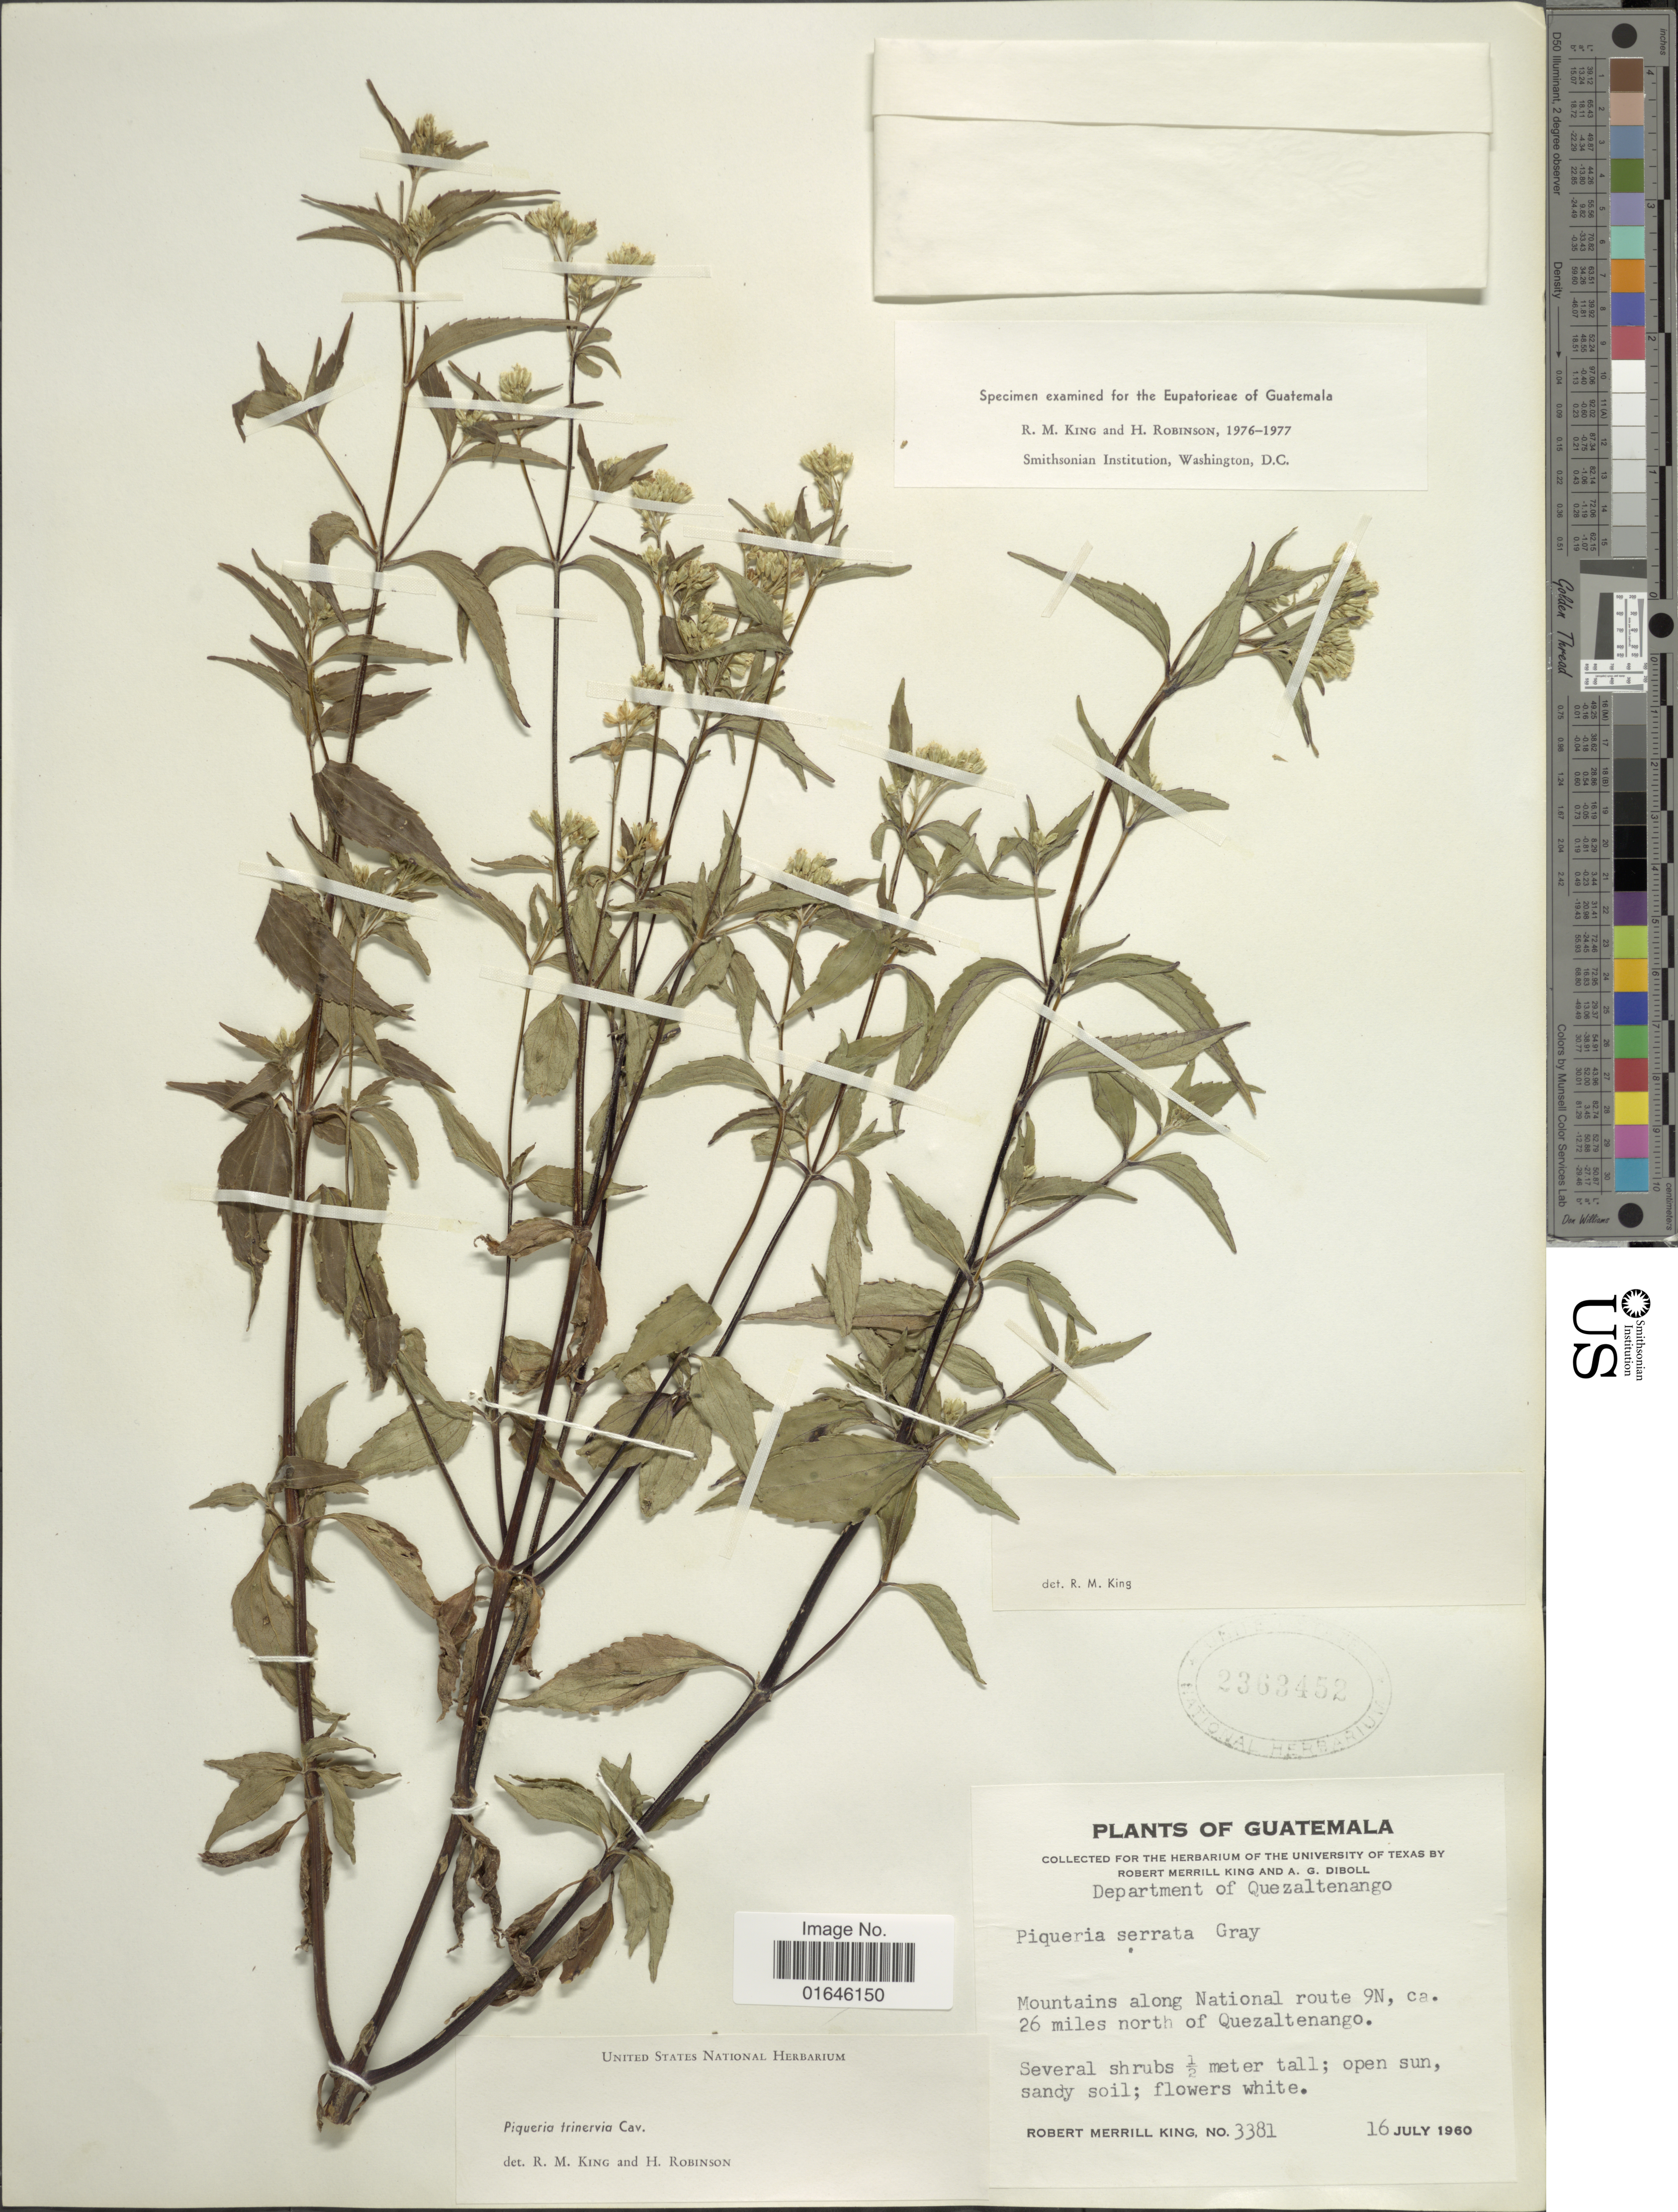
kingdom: Plantae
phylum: Tracheophyta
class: Magnoliopsida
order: Asterales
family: Asteraceae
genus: Piqueria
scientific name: Piqueria trinervia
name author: Cav.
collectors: R. M. King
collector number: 3381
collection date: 1960-07-16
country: Guatemala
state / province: Quetzaltenango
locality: Mountains along National route 9N, ca. 26 miles north of Quezaltenango, Department of Quezaltenango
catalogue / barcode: US 2363452